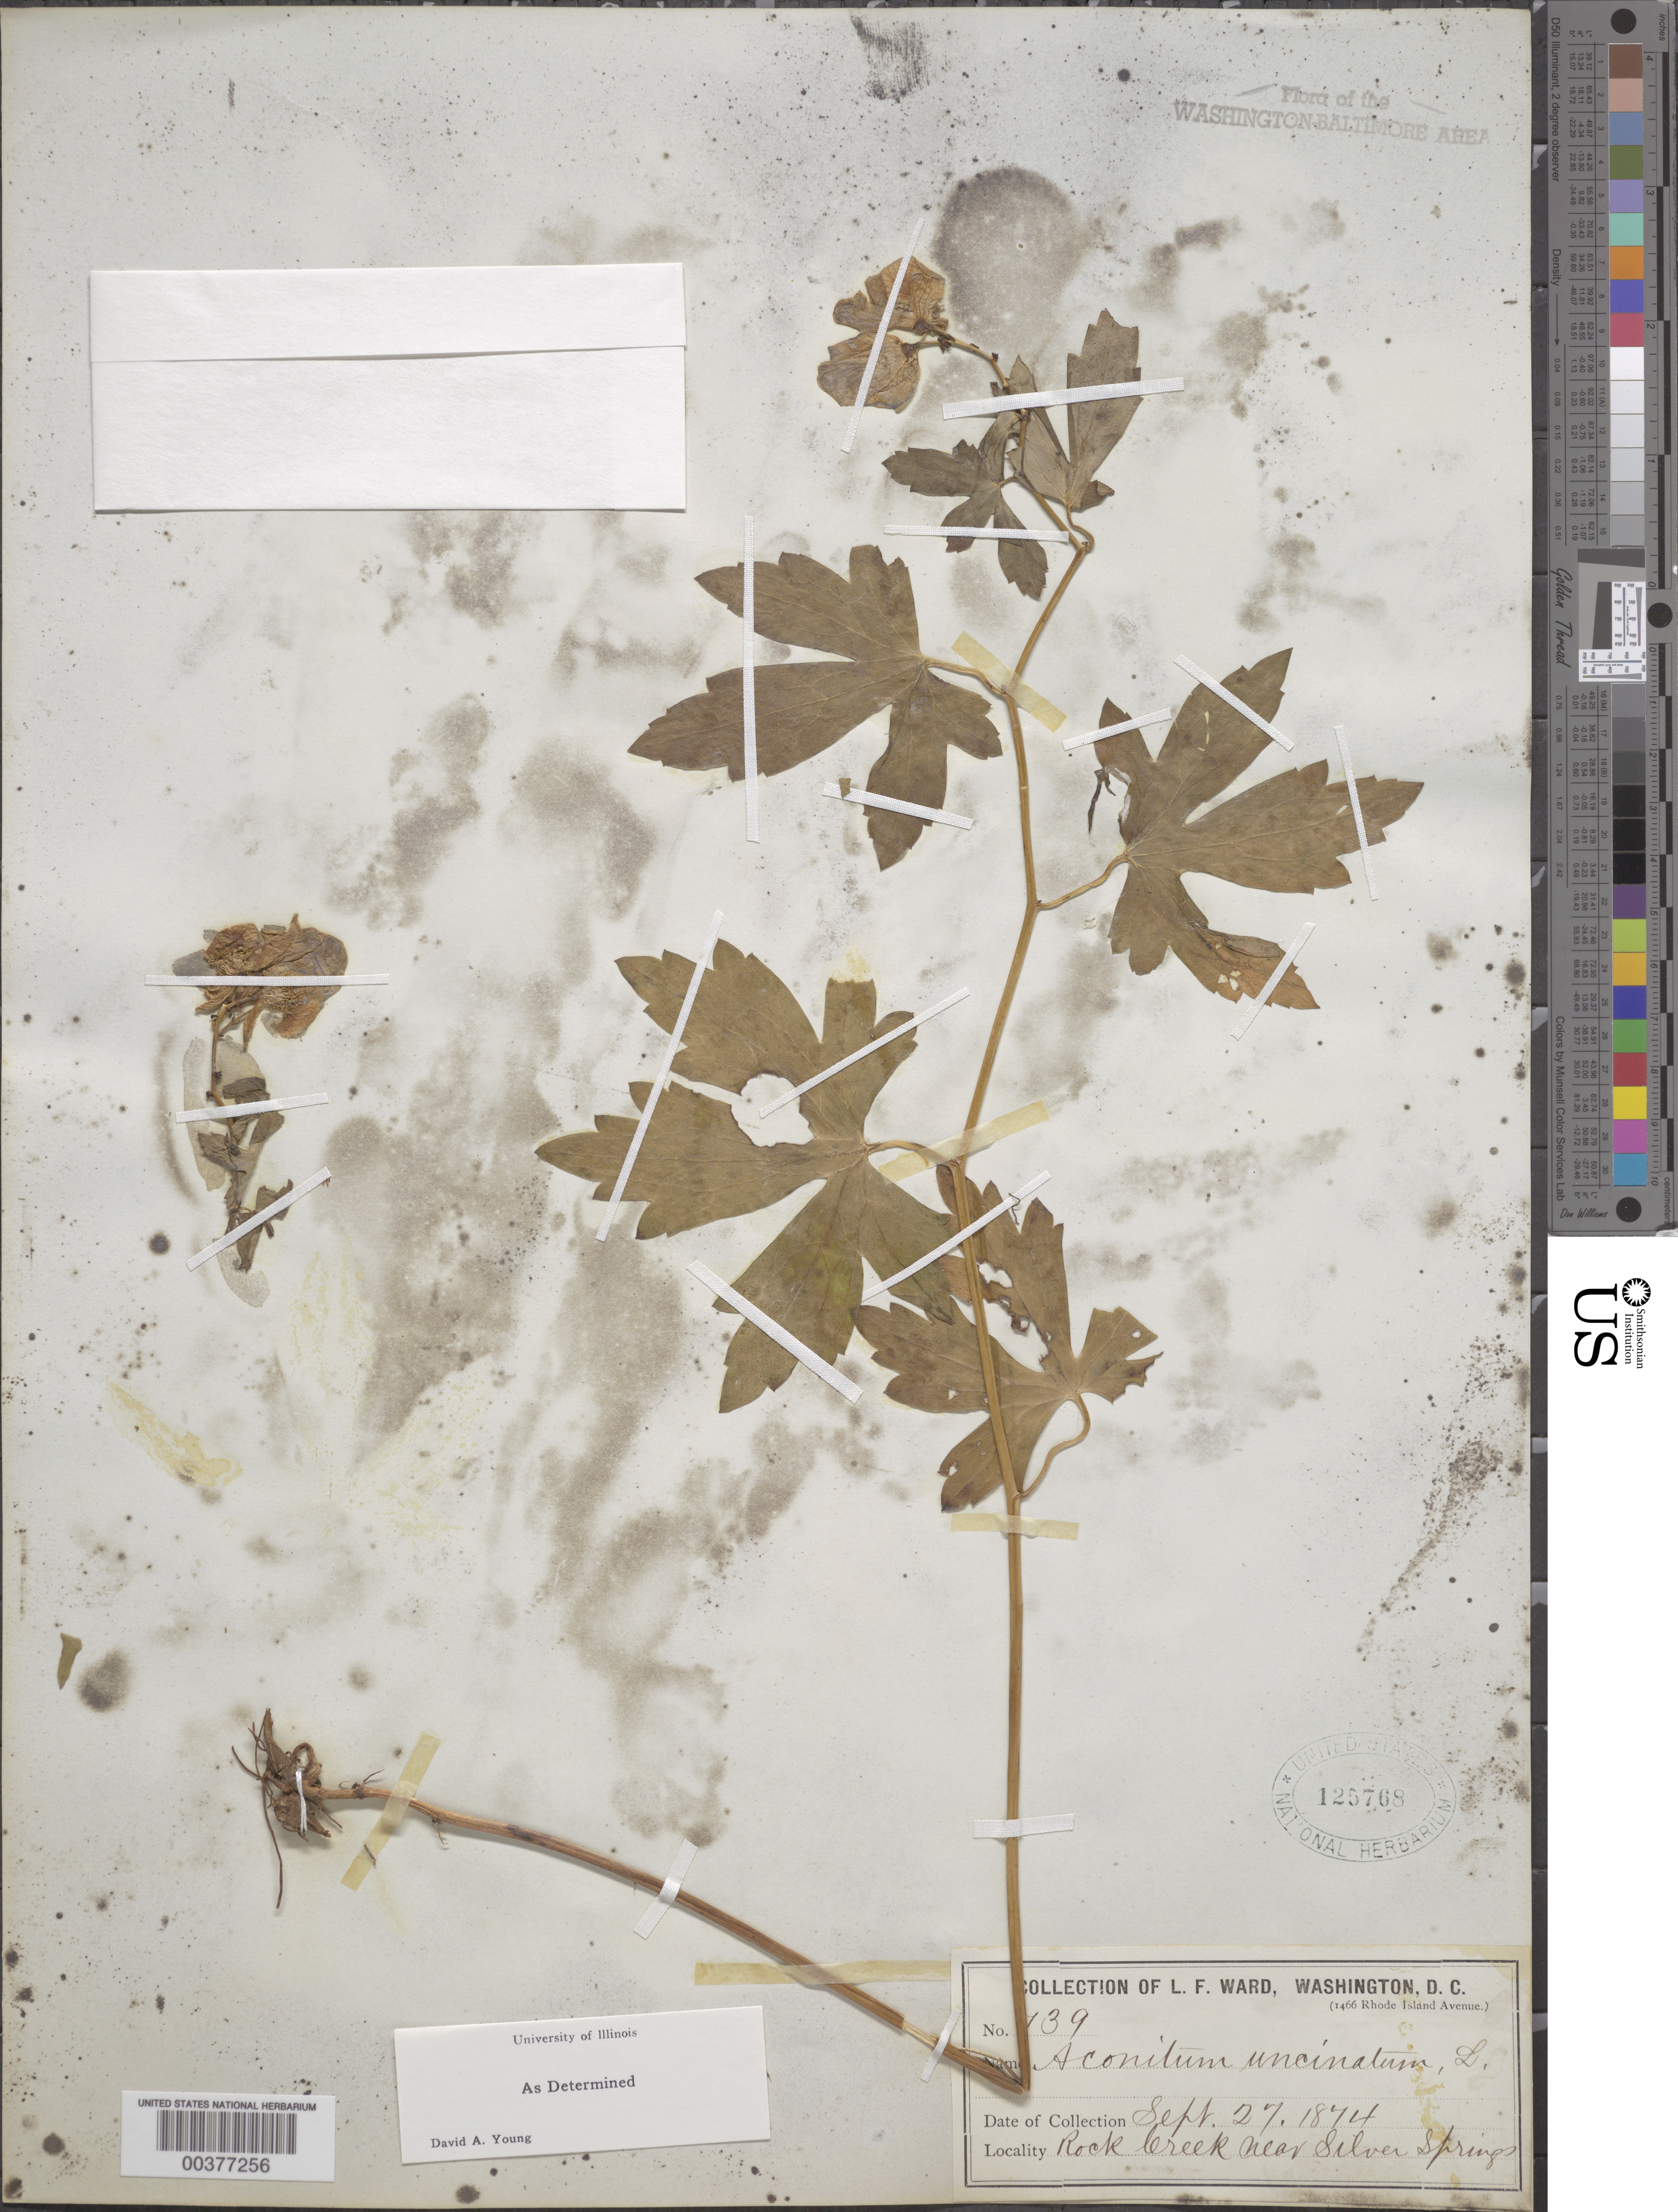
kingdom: Plantae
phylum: Tracheophyta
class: Magnoliopsida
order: Ranunculales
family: Ranunculaceae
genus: Aconitum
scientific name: Aconitum uncinatum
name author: L.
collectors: L. F. Ward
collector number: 739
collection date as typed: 27 Sep 1874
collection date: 1874-09-27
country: United States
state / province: Maryland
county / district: Montgomery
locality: Rock Creek near Silver Springs Rock Creek Park and Vicinity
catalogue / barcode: US 125768